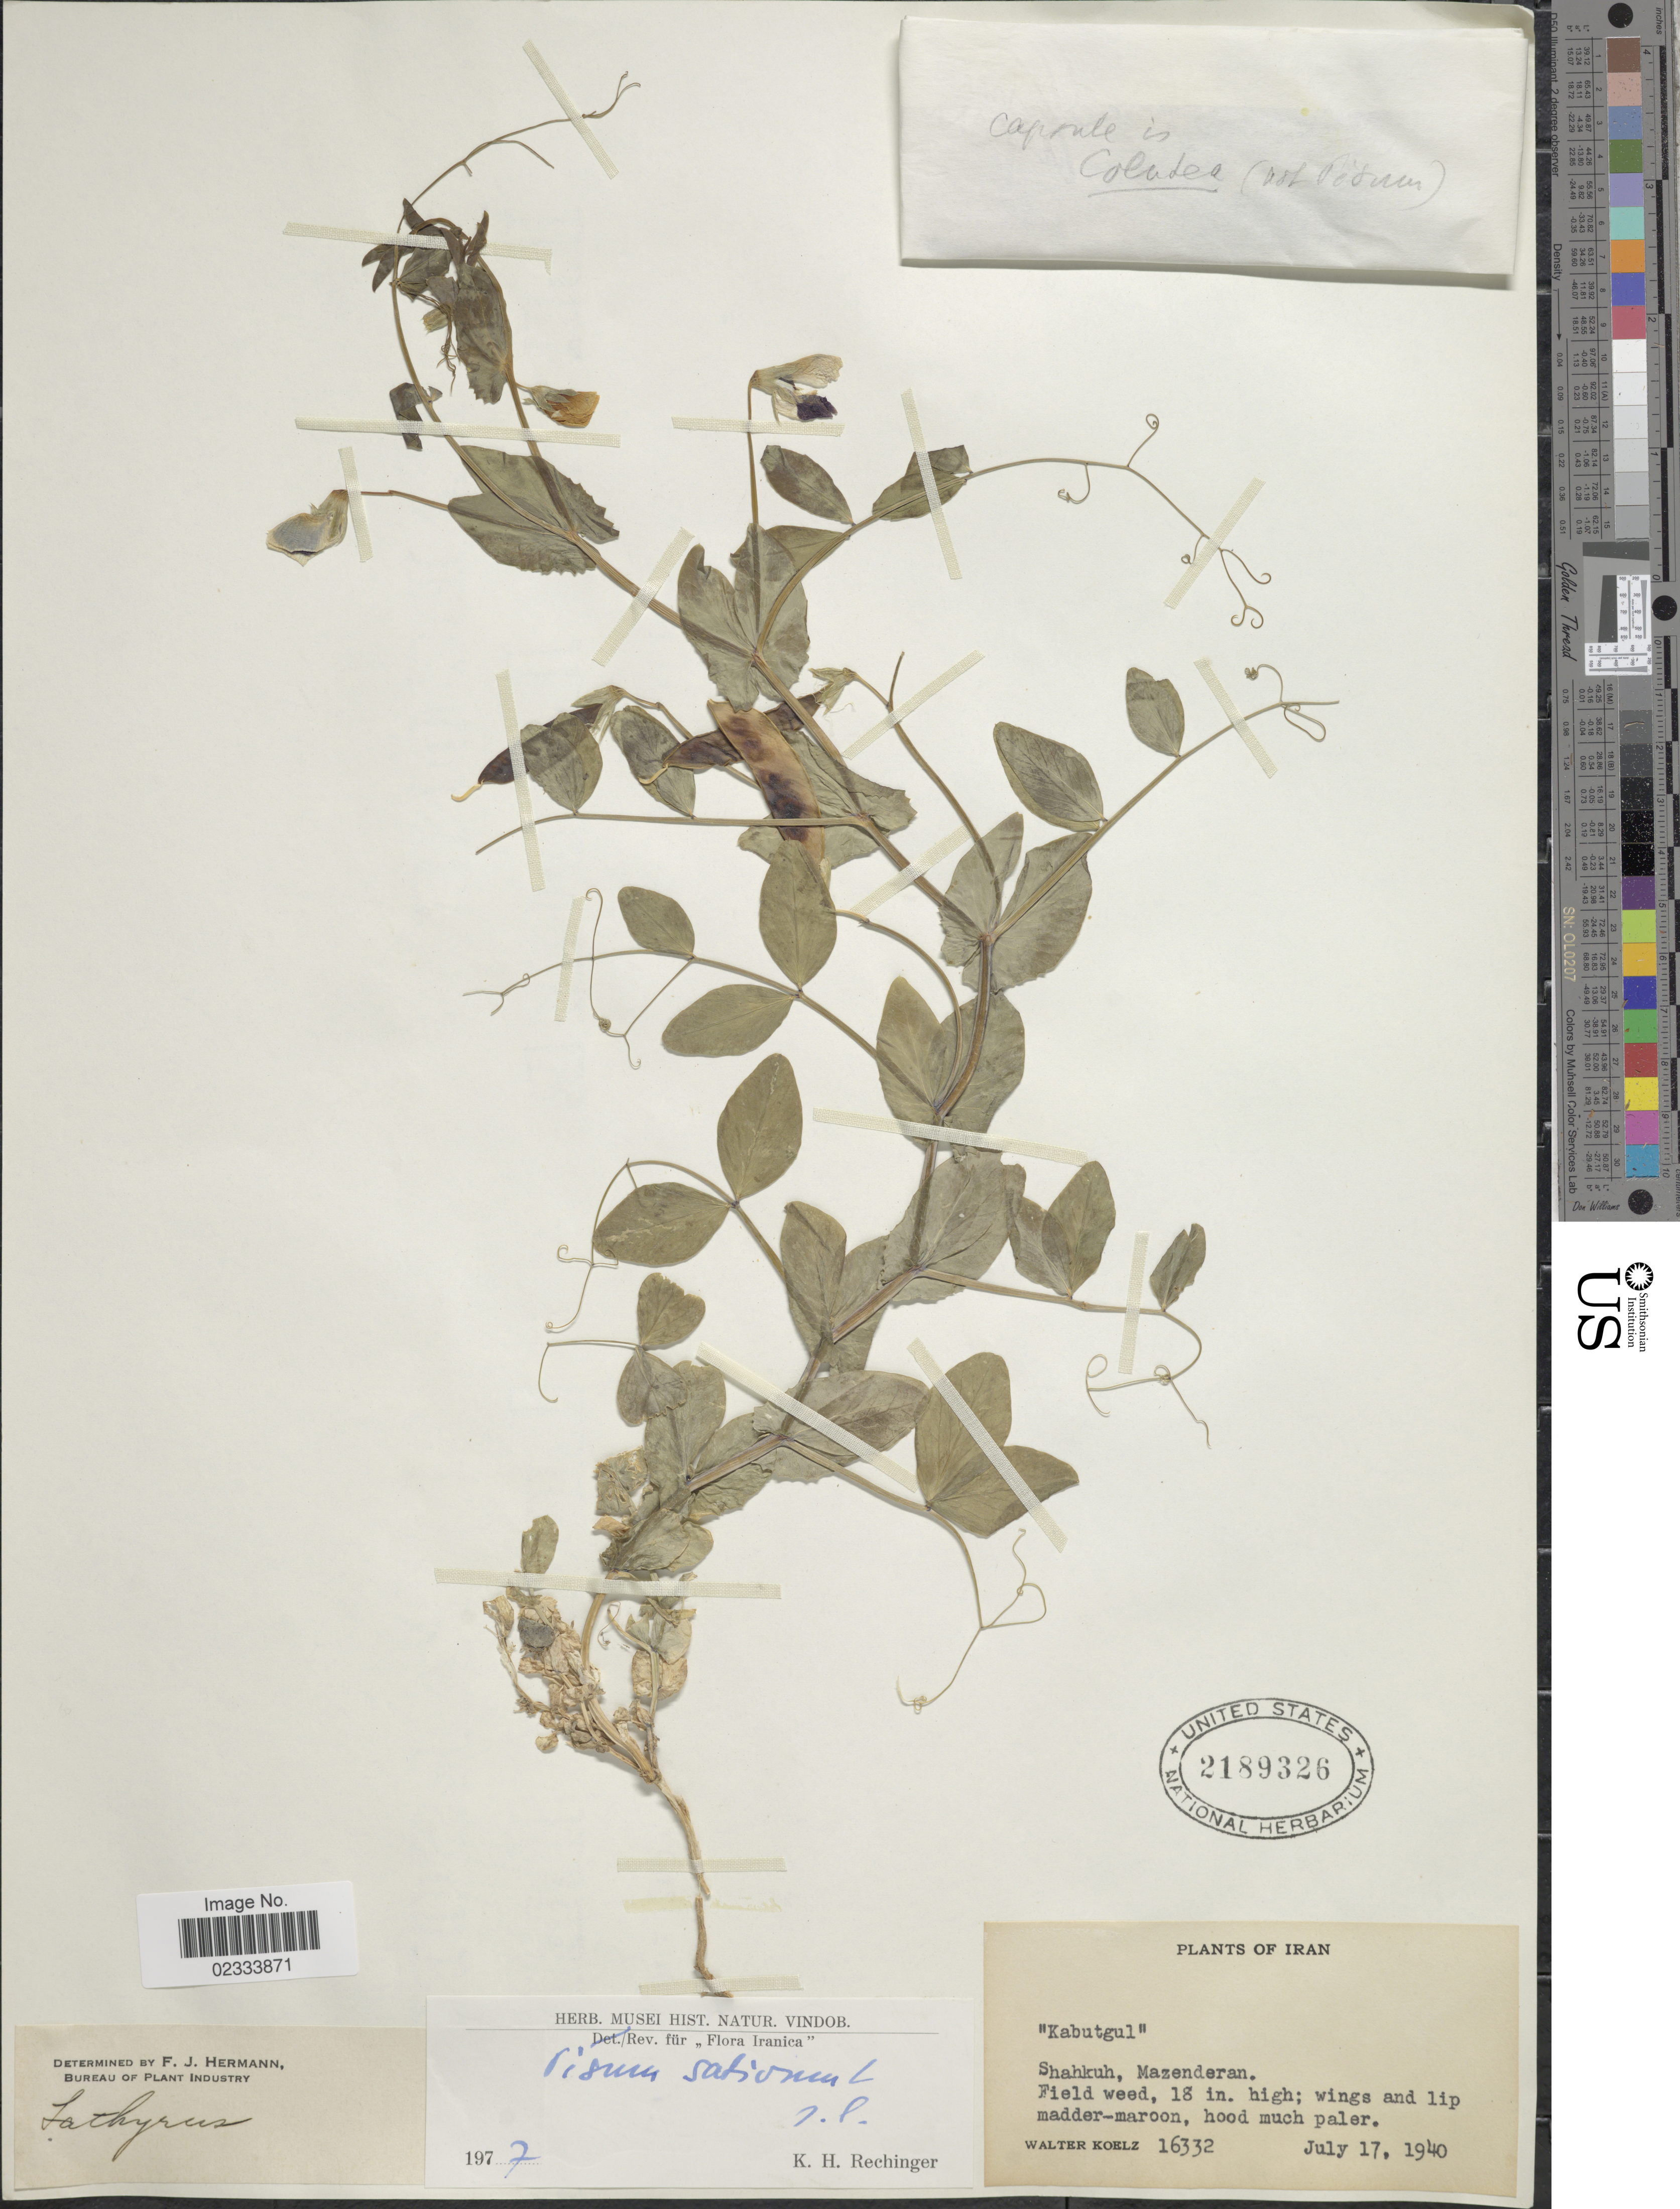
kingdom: Plantae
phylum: Tracheophyta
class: Magnoliopsida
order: Fabales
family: Fabaceae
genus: Pisum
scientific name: Pisum sativum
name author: L.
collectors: W. N. Koelz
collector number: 16332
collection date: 1940-07-17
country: Iran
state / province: Mazandaran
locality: Shahkuh, Mazenderan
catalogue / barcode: US 2189326